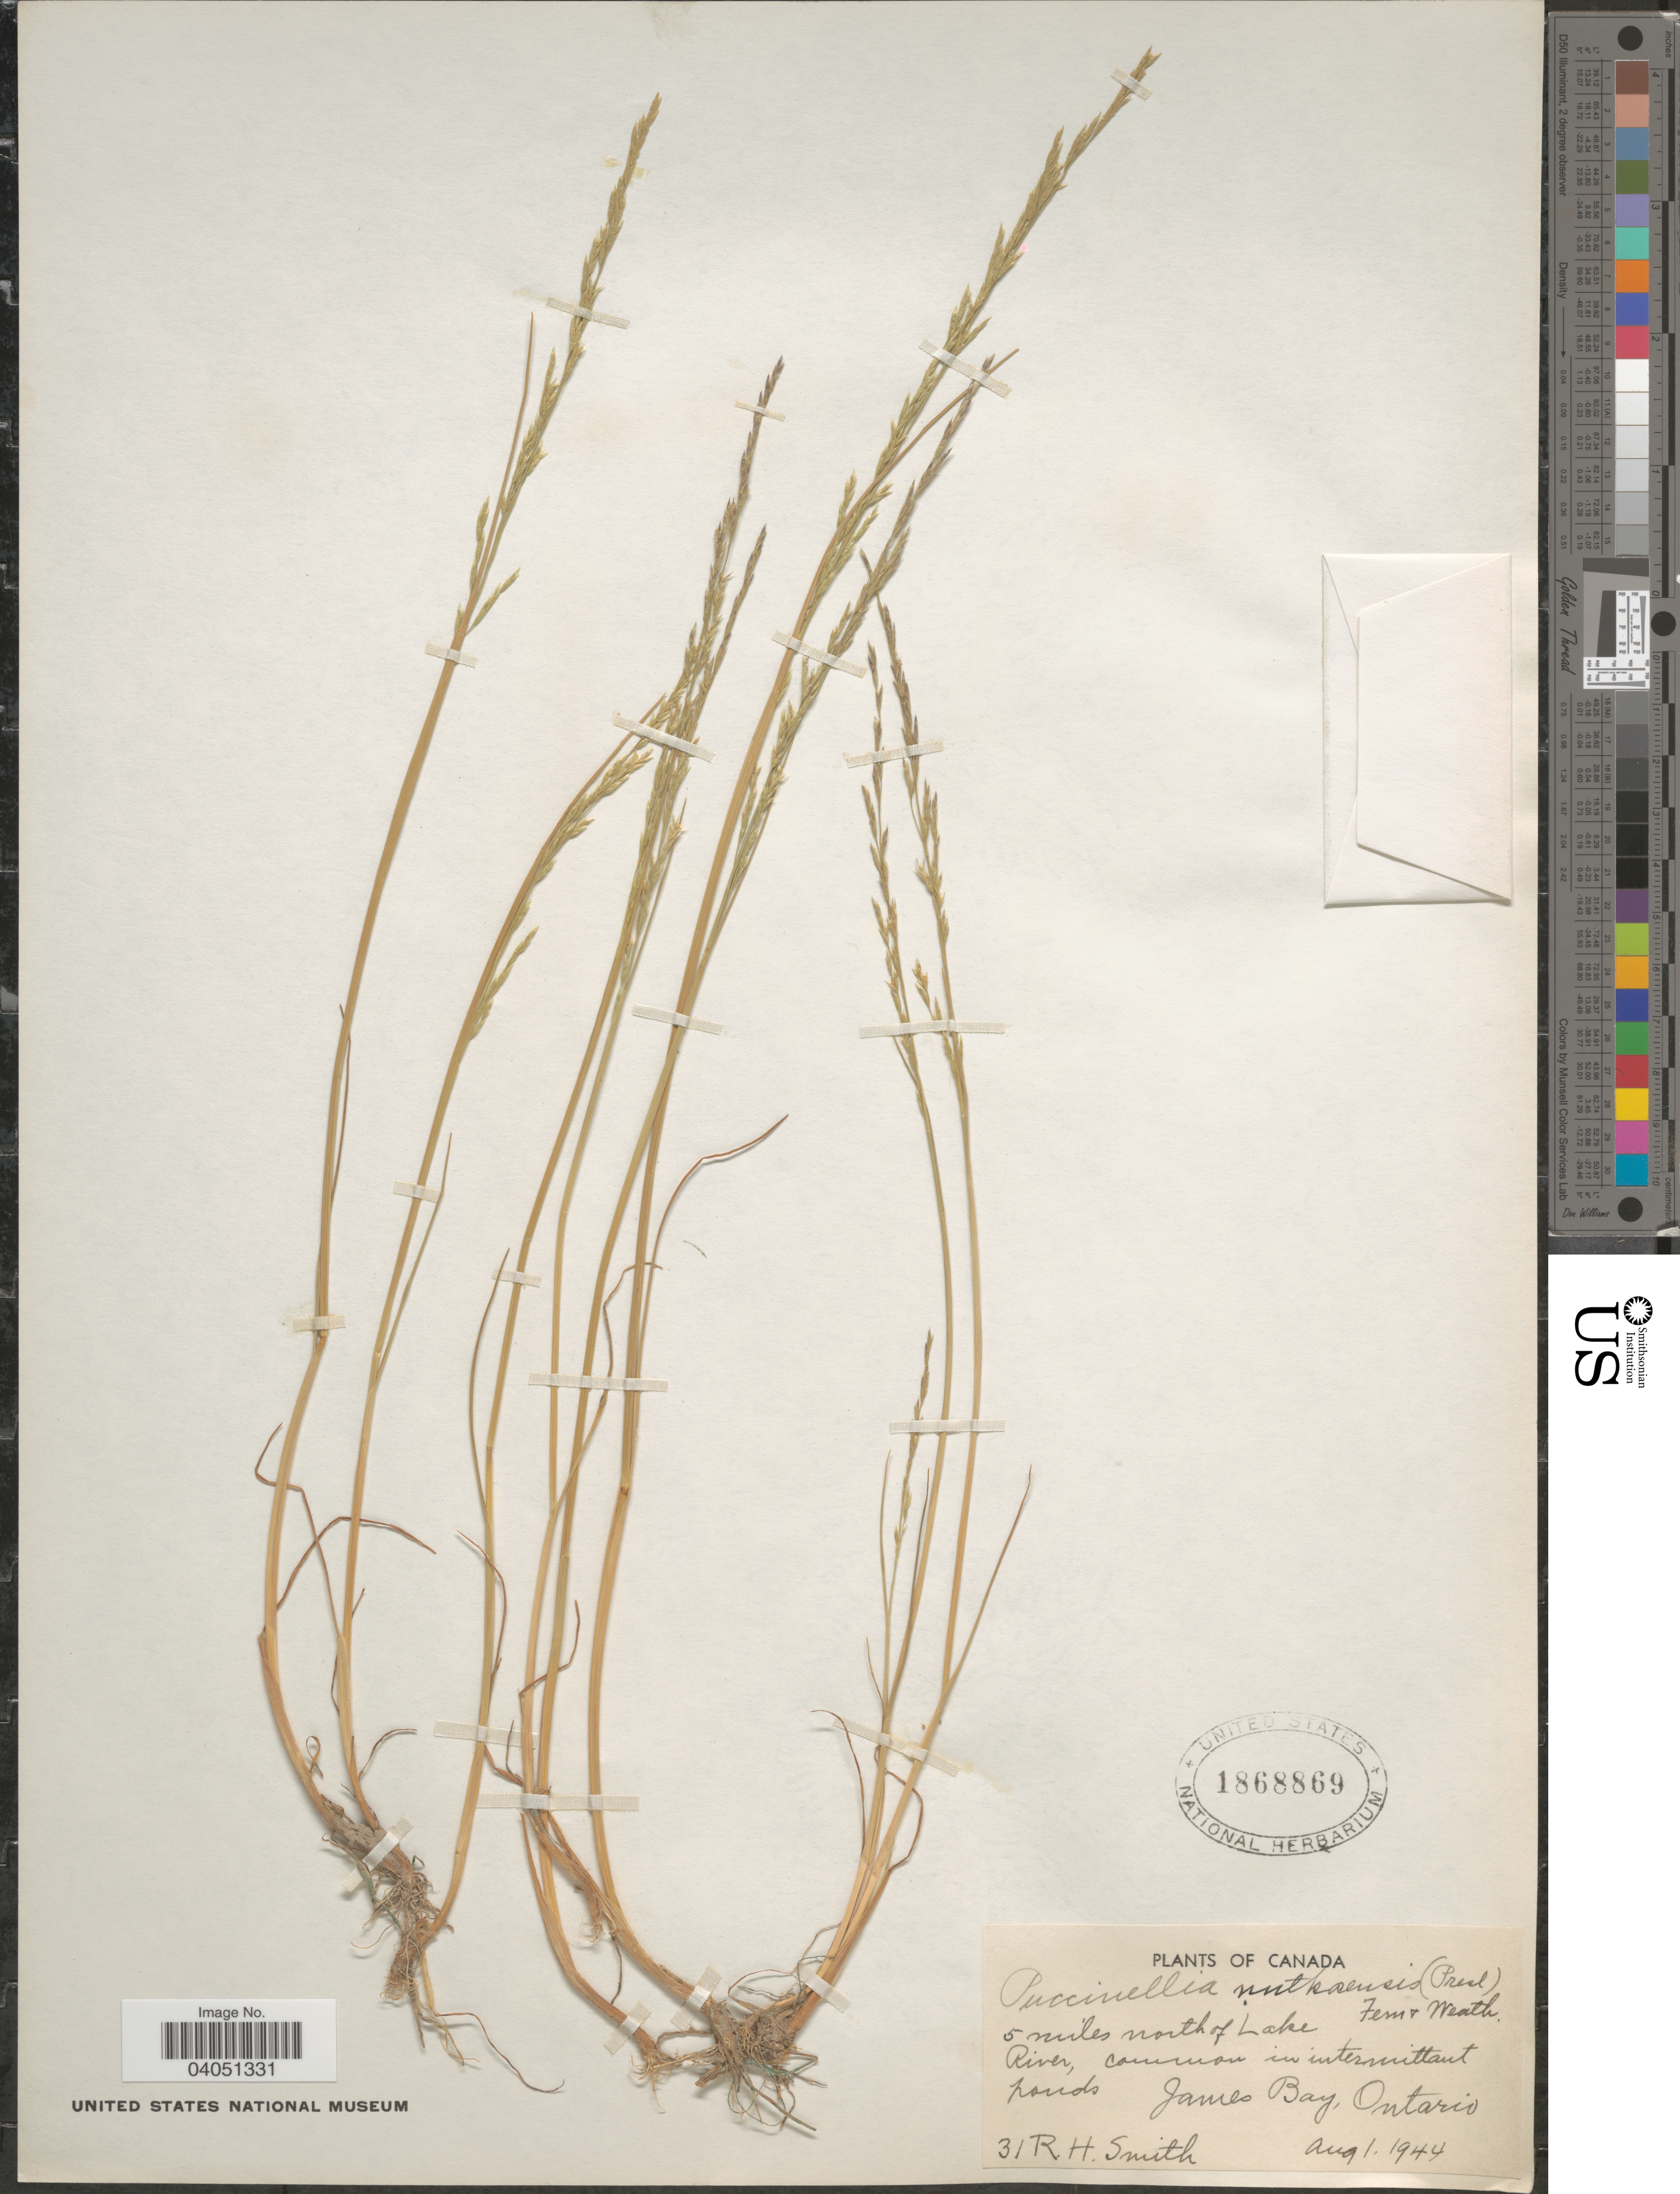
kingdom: Plantae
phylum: Tracheophyta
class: Liliopsida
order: Poales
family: Poaceae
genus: Puccinellia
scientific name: Puccinellia nutkaensis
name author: (J. Presl) Fernald & Weath.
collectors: R. H. Smith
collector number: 31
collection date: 1944-08-01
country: Canada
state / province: Ontario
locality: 5 miles north of Lake River. James Bay.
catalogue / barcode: US 1868869